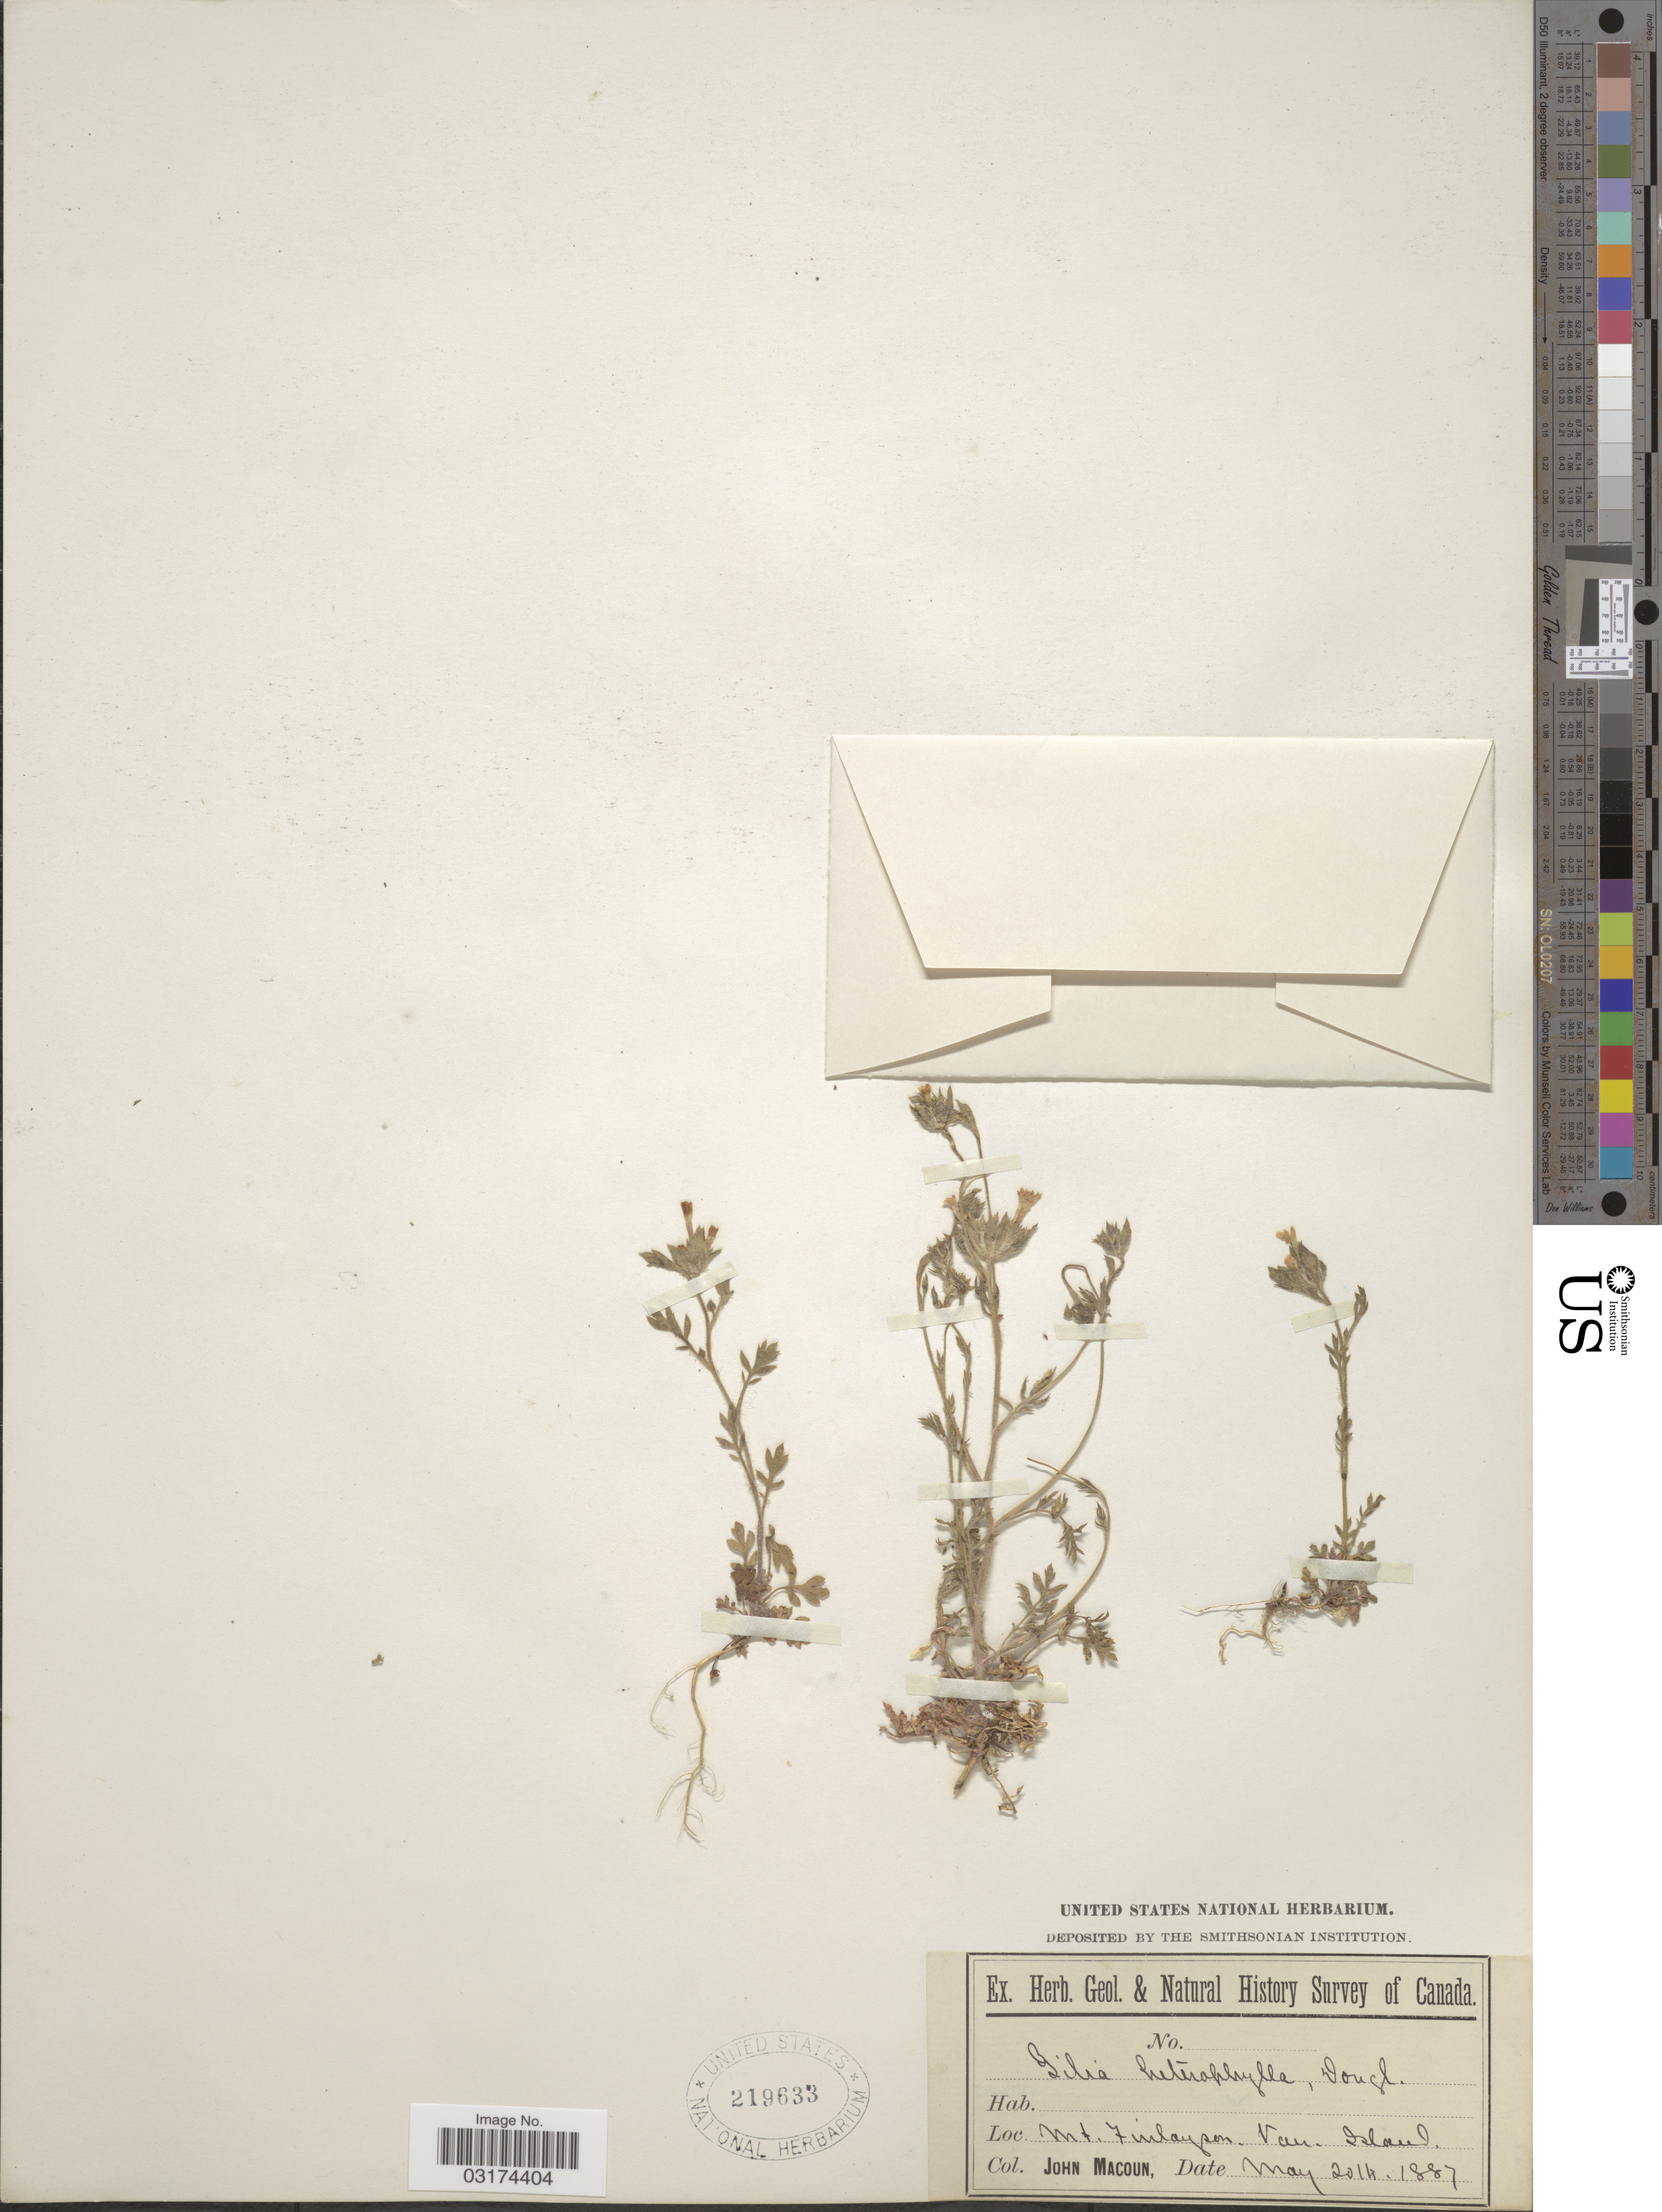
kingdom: Plantae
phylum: Tracheophyta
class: Magnoliopsida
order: Ericales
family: Polemoniaceae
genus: Collomia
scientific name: Collomia heterophylla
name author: Hook.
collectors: J. Macoun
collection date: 1887-05-20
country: Canada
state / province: British Columbia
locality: Mt. Finlaysen. Van. Island.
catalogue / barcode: US 219633